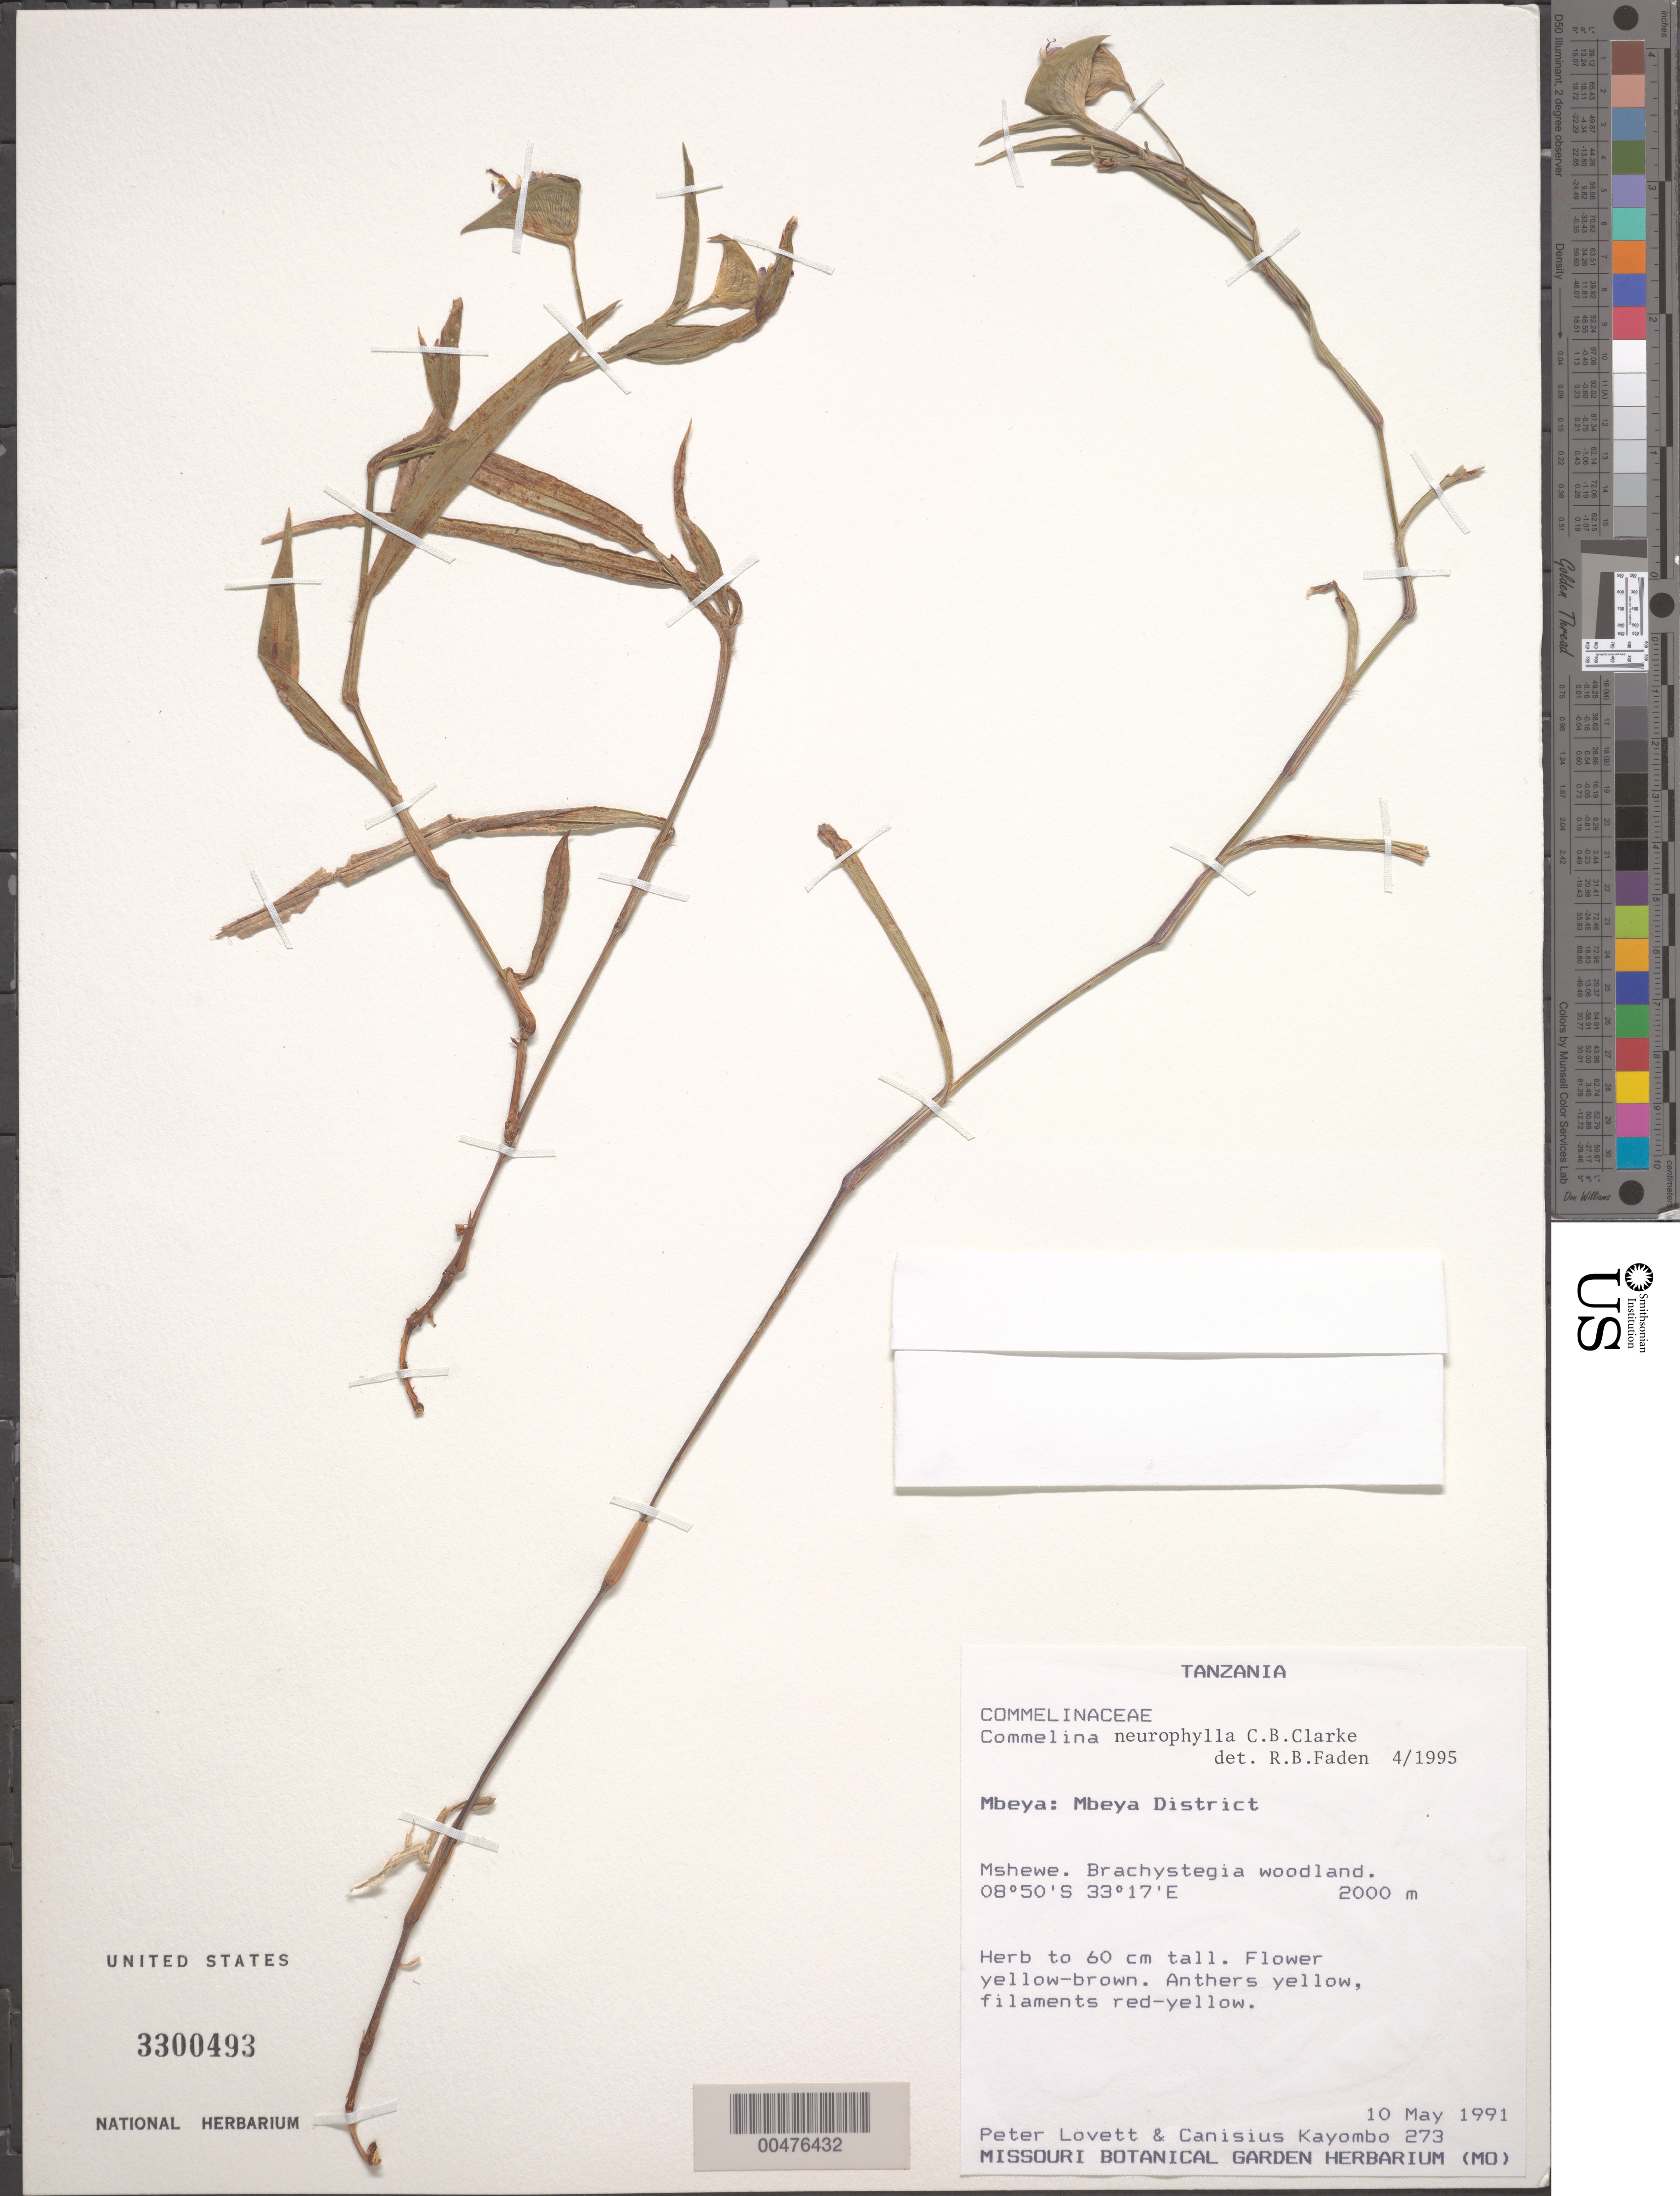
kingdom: Plantae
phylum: Tracheophyta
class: Liliopsida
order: Commelinales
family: Commelinaceae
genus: Commelina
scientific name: Commelina neurophylla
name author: C.B. Clarke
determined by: Faden, Robert B., (US), Smithsonian Institution - National Museum of Natural History (UNITED STATES)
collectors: P. Lovett & C. J. Kayombo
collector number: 273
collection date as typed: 10 May 1991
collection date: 1991-05-10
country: Tanzania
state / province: Mbeya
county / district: Mbeya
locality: Mshewe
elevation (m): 2000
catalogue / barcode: US 3300493